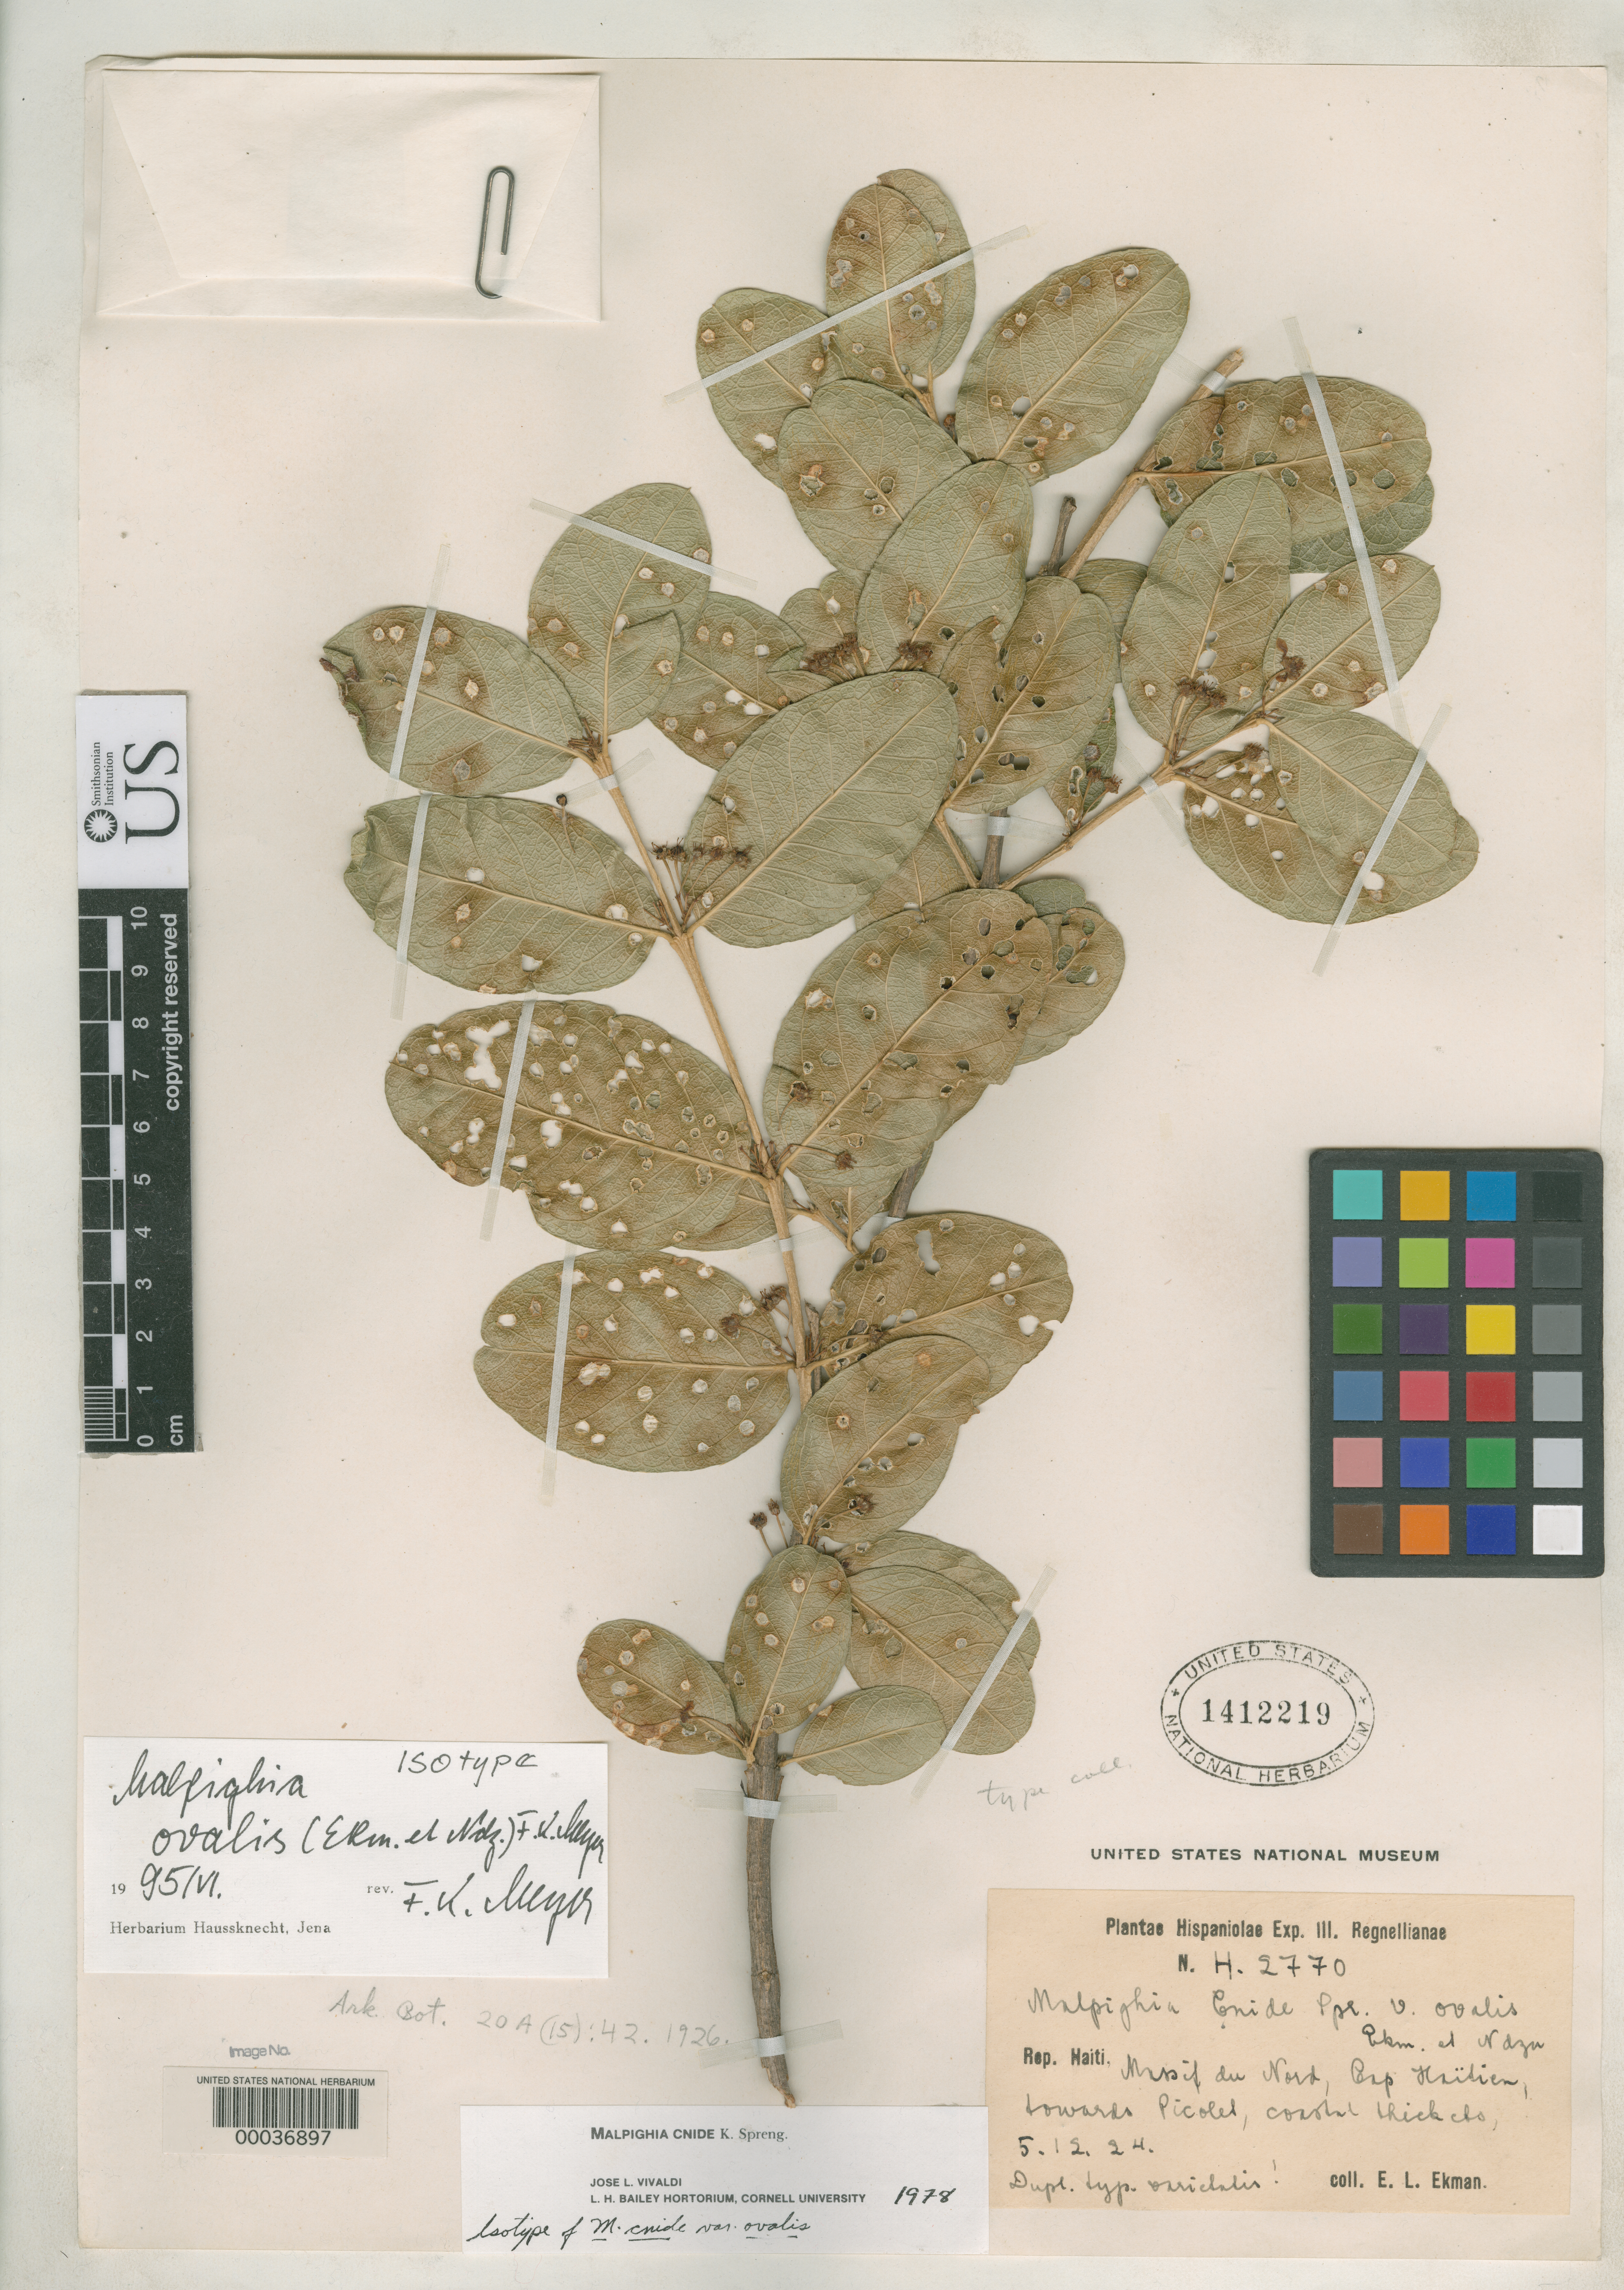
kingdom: Plantae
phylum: Tracheophyta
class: Magnoliopsida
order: Malpighiales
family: Malpighiaceae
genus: Malpighia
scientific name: Malpighia cnide var. ovalis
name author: Ekman & Nied.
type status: Isotype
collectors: E. L. Ekman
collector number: H 2770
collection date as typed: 05 Dec 1924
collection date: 1924-12-05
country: Haiti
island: Hispaniola Island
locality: Massif du Nord, Cape Haitien, towards Picolet.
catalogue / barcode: US 1412219